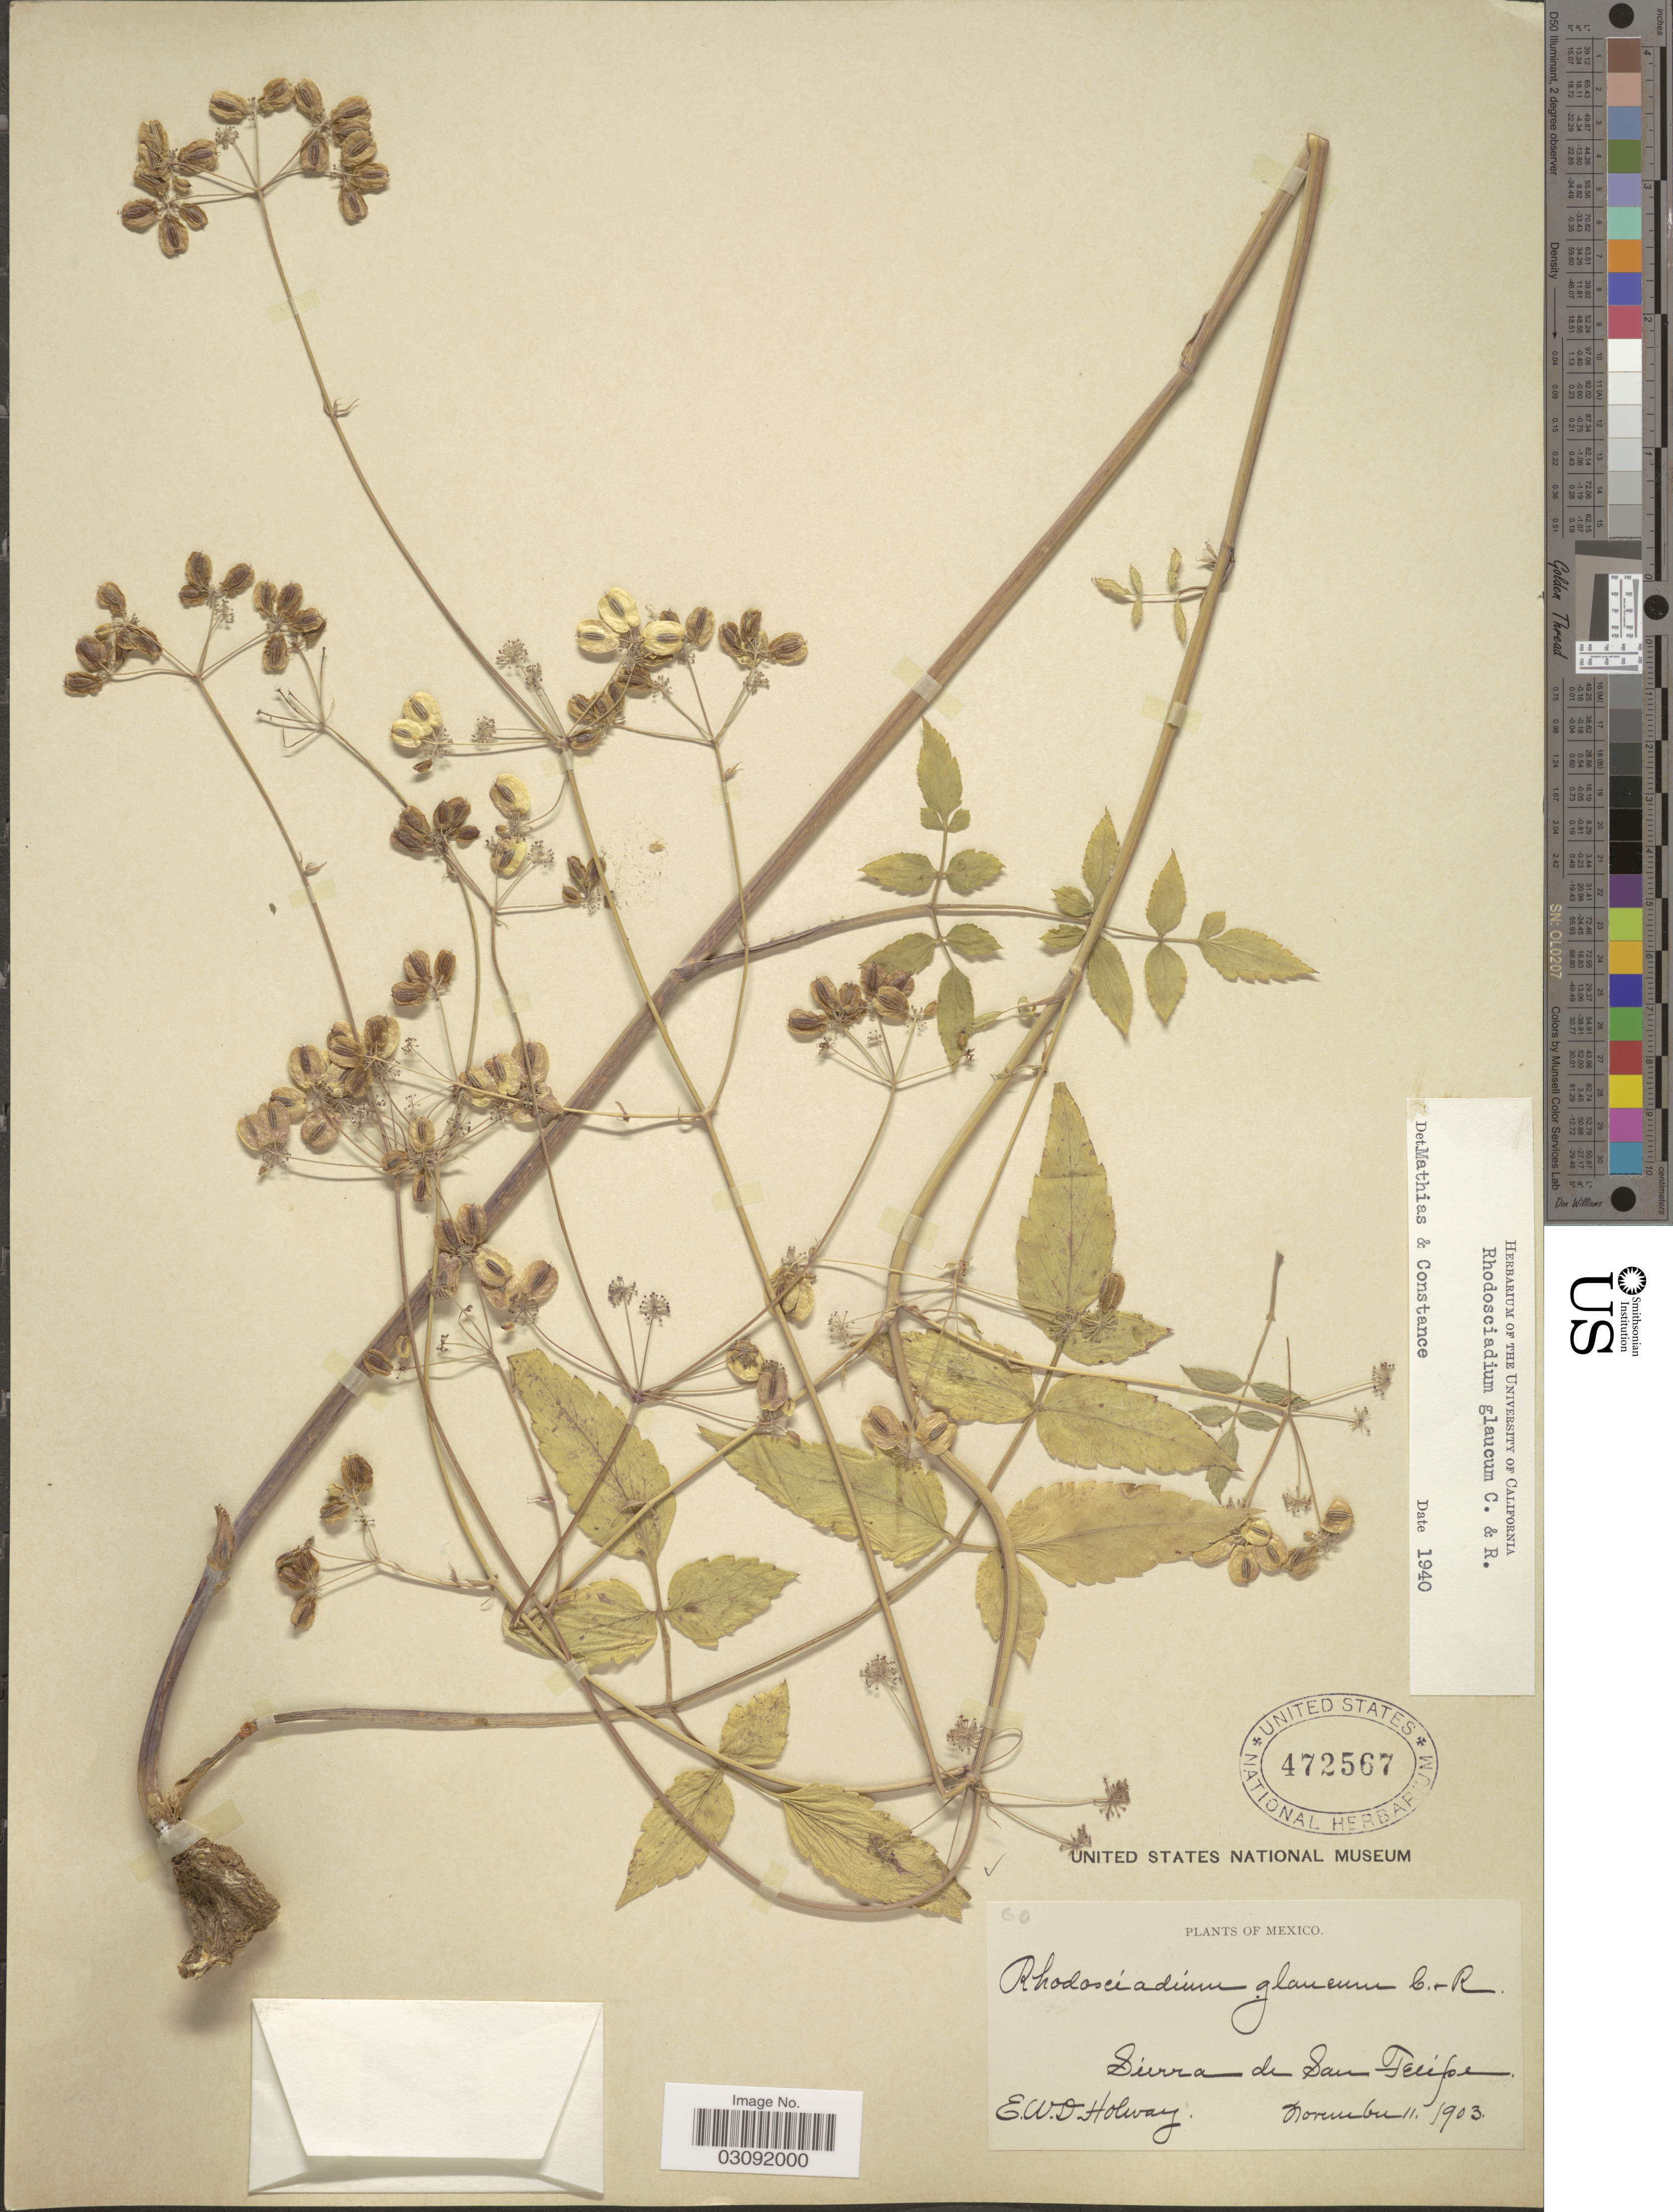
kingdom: Plantae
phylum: Tracheophyta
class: Magnoliopsida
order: Apiales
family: Apiaceae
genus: Rhodosciadium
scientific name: Rhodosciadium glaucum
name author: J.M. Coult. & Rose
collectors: E. W. D. Holway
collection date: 1903-11-11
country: Mexico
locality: Sierra de San Felipe.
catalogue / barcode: US 472567